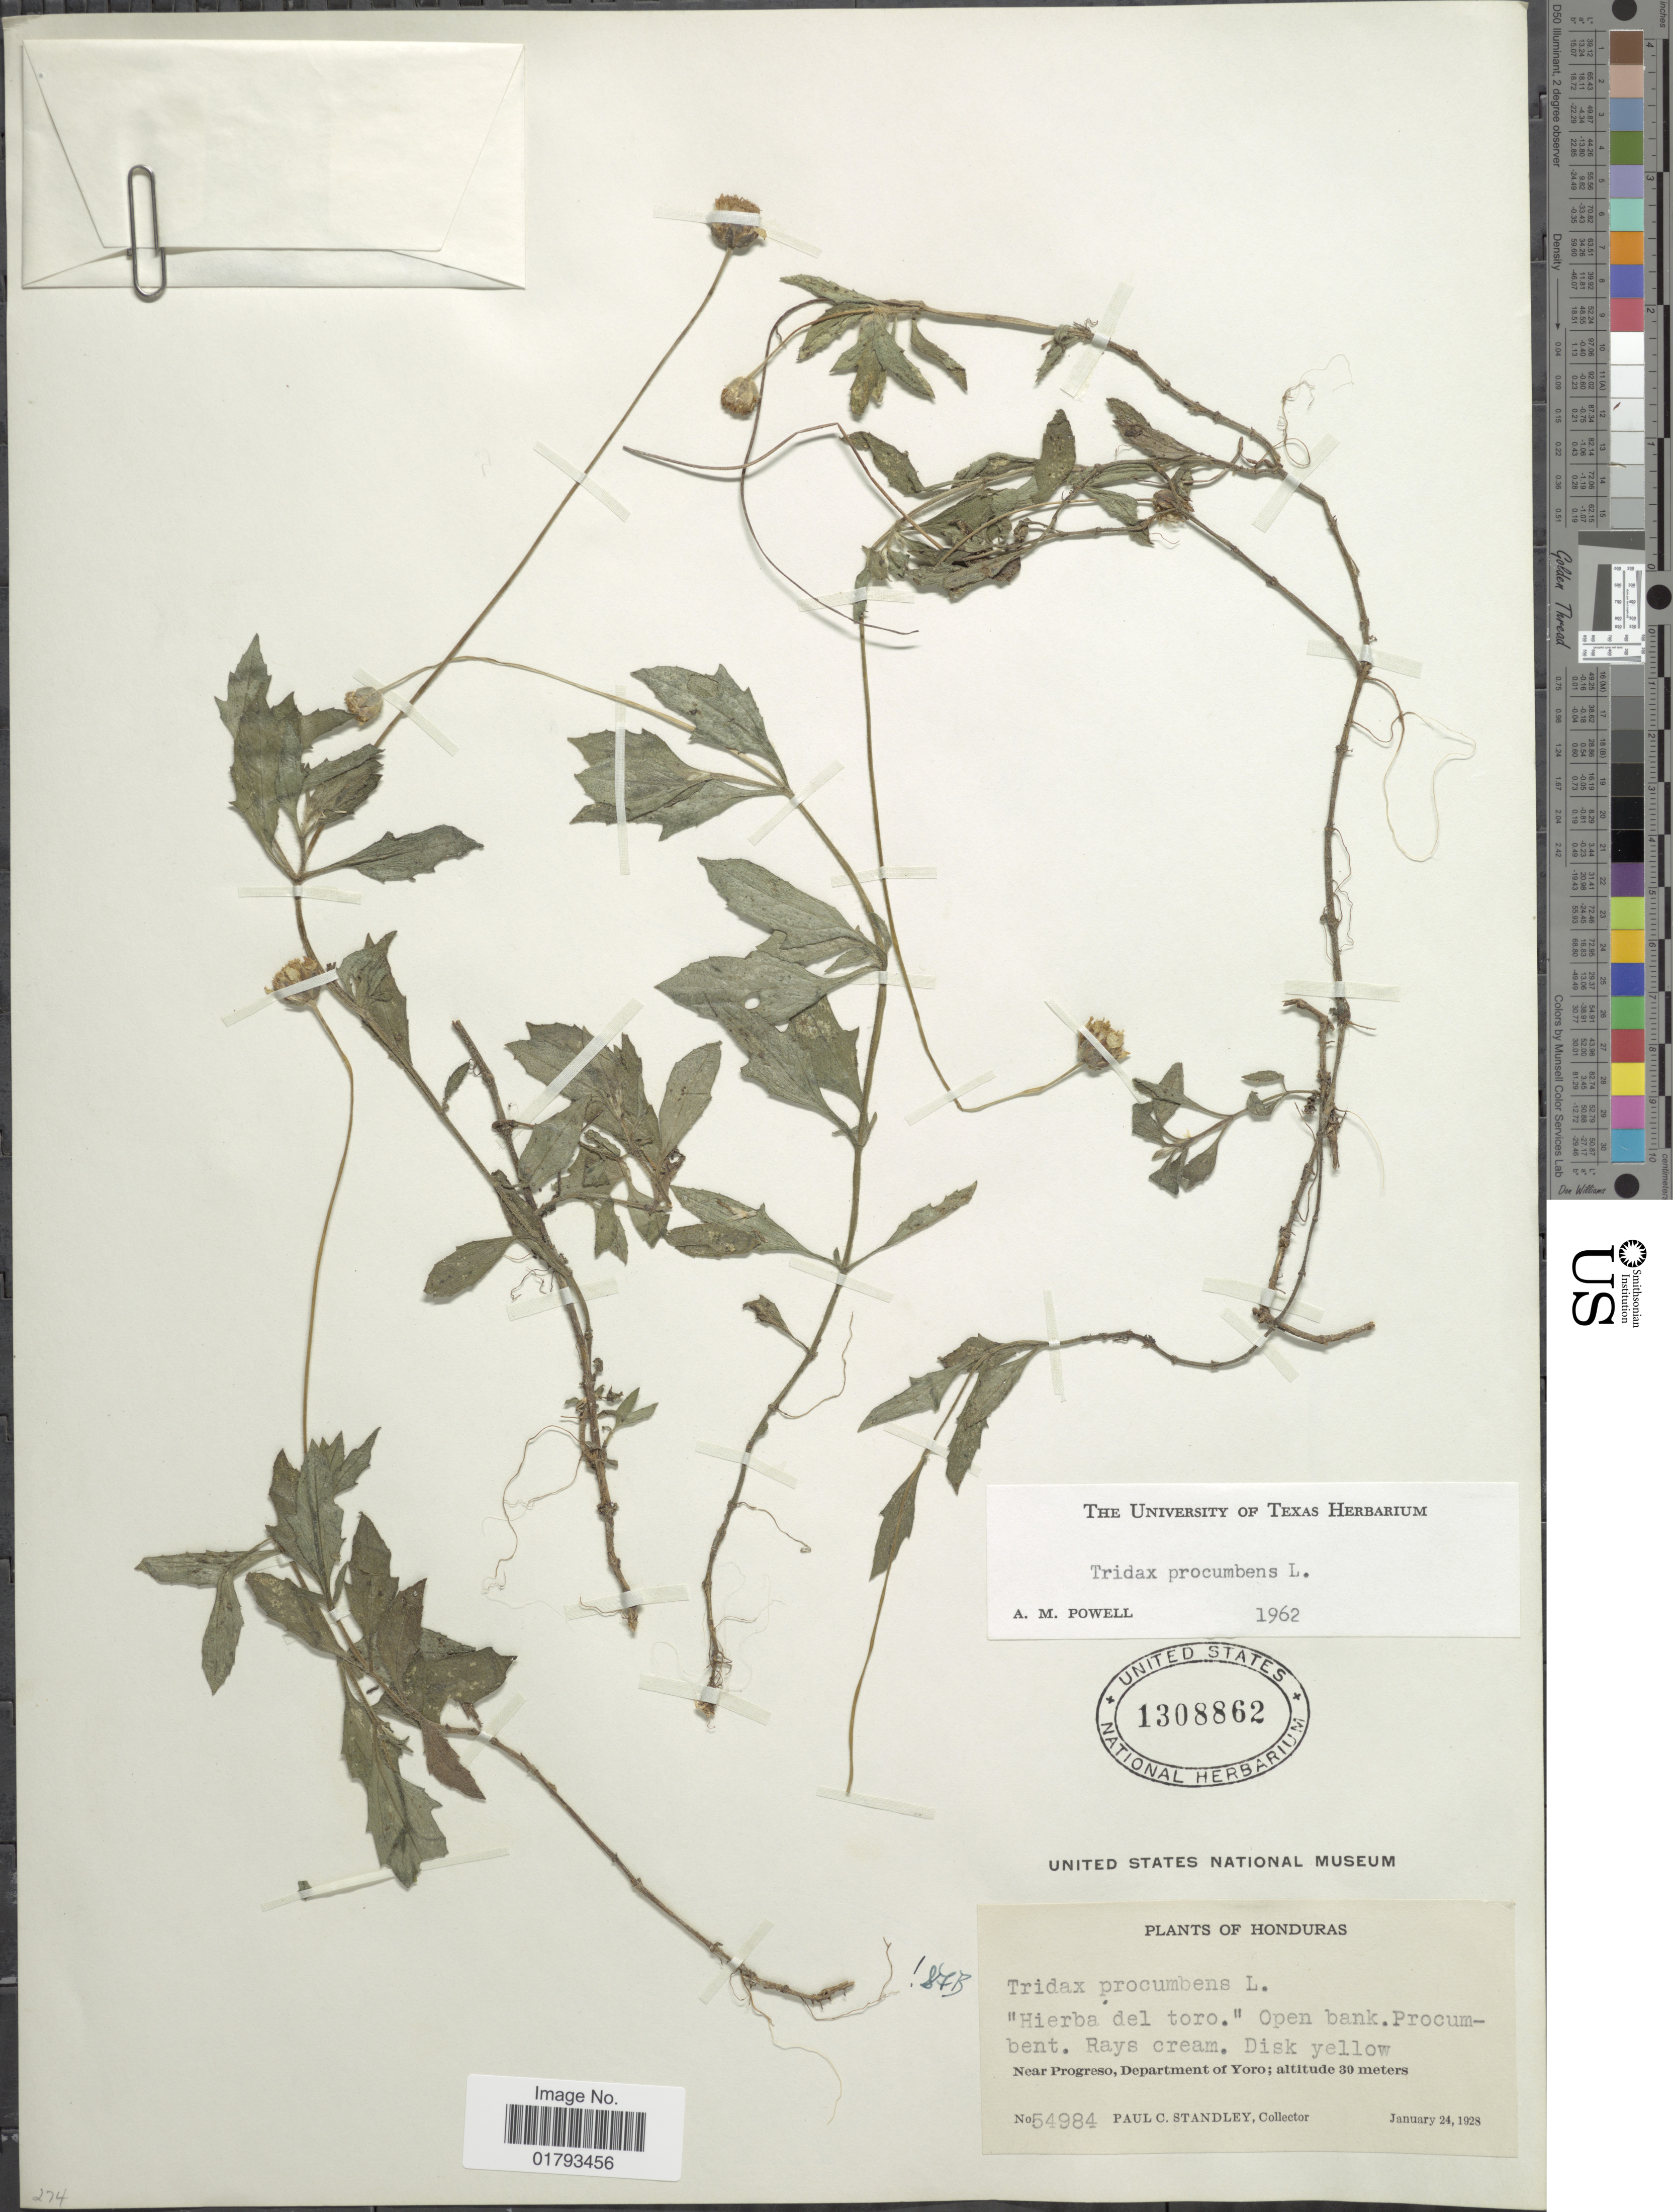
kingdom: Plantae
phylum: Tracheophyta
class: Magnoliopsida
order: Asterales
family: Asteraceae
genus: Tridax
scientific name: Tridax procumbens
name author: L.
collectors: P. C. Standley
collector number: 54984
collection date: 1928-01-24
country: Honduras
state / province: Yoro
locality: Near Progreso, Department of Yoro.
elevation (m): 30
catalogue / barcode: US 1308862